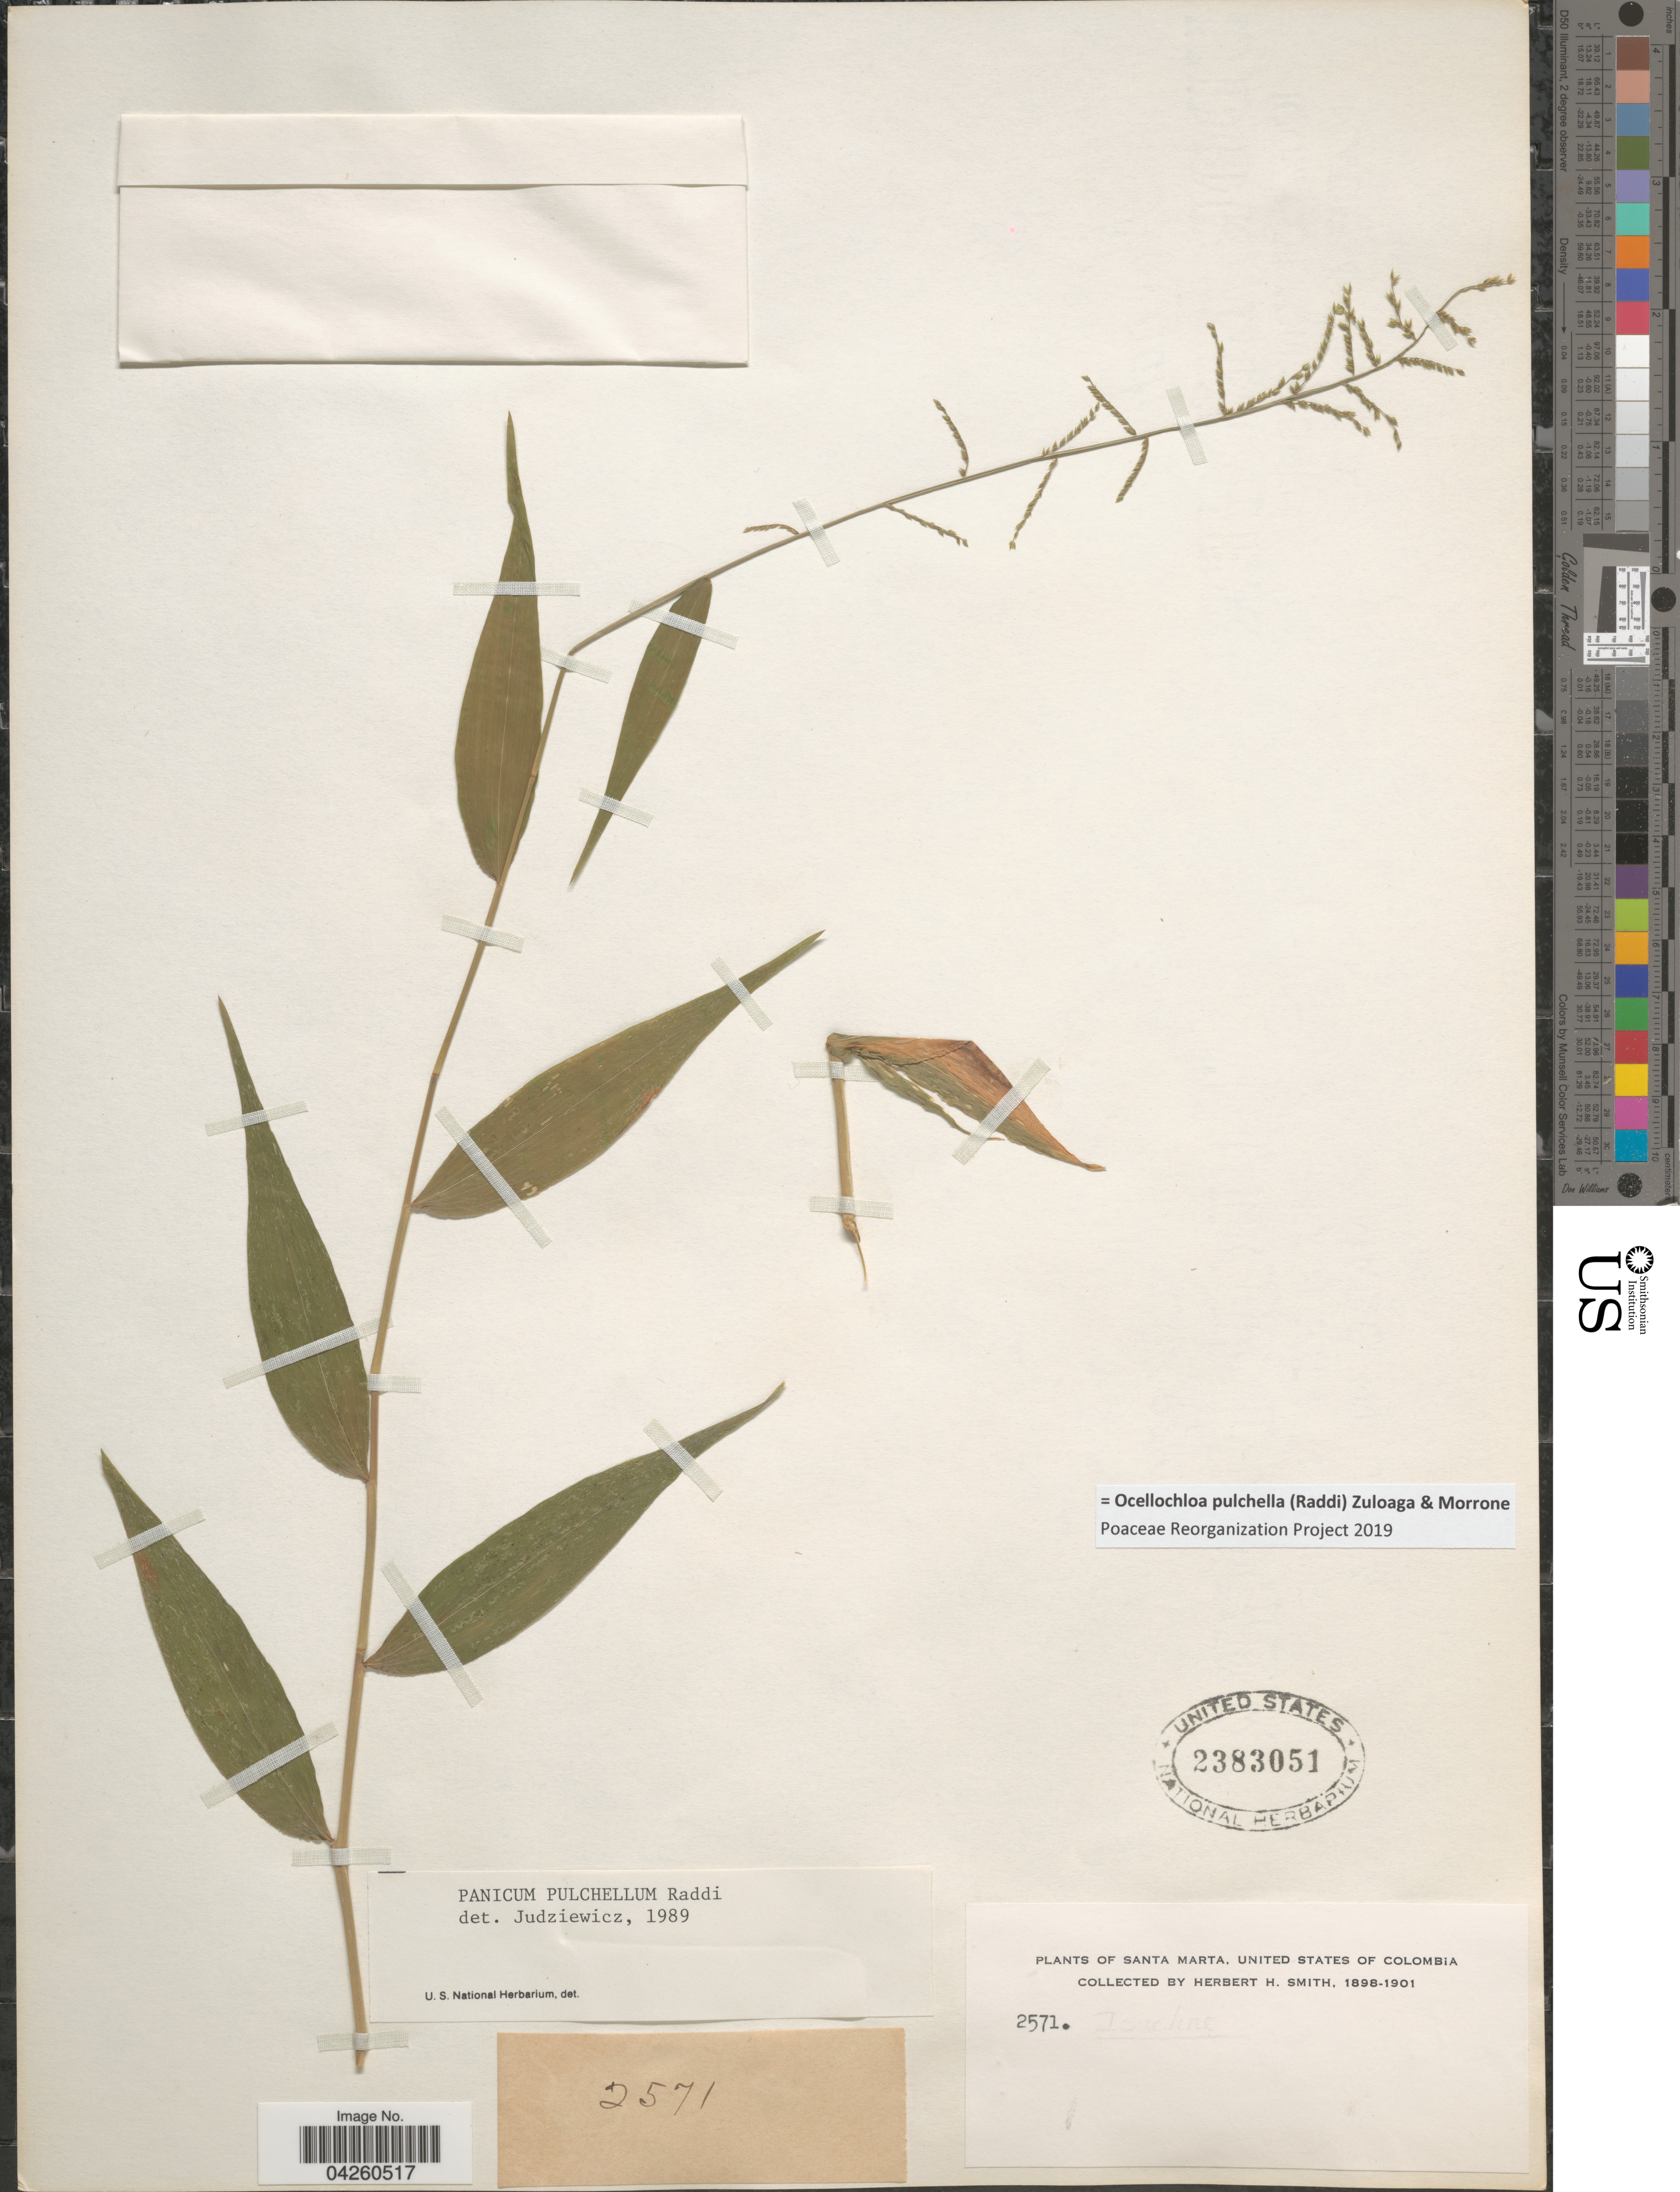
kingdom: Plantae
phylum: Tracheophyta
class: Liliopsida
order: Poales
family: Poaceae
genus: Ocellochloa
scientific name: Ocellochloa pulchella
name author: (Raddi) Zuloaga & Morrone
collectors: Herbert H. Smith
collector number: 2571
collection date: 1898/1901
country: Colombia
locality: Santa Marta, United States of Colombia.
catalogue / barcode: US 2383051